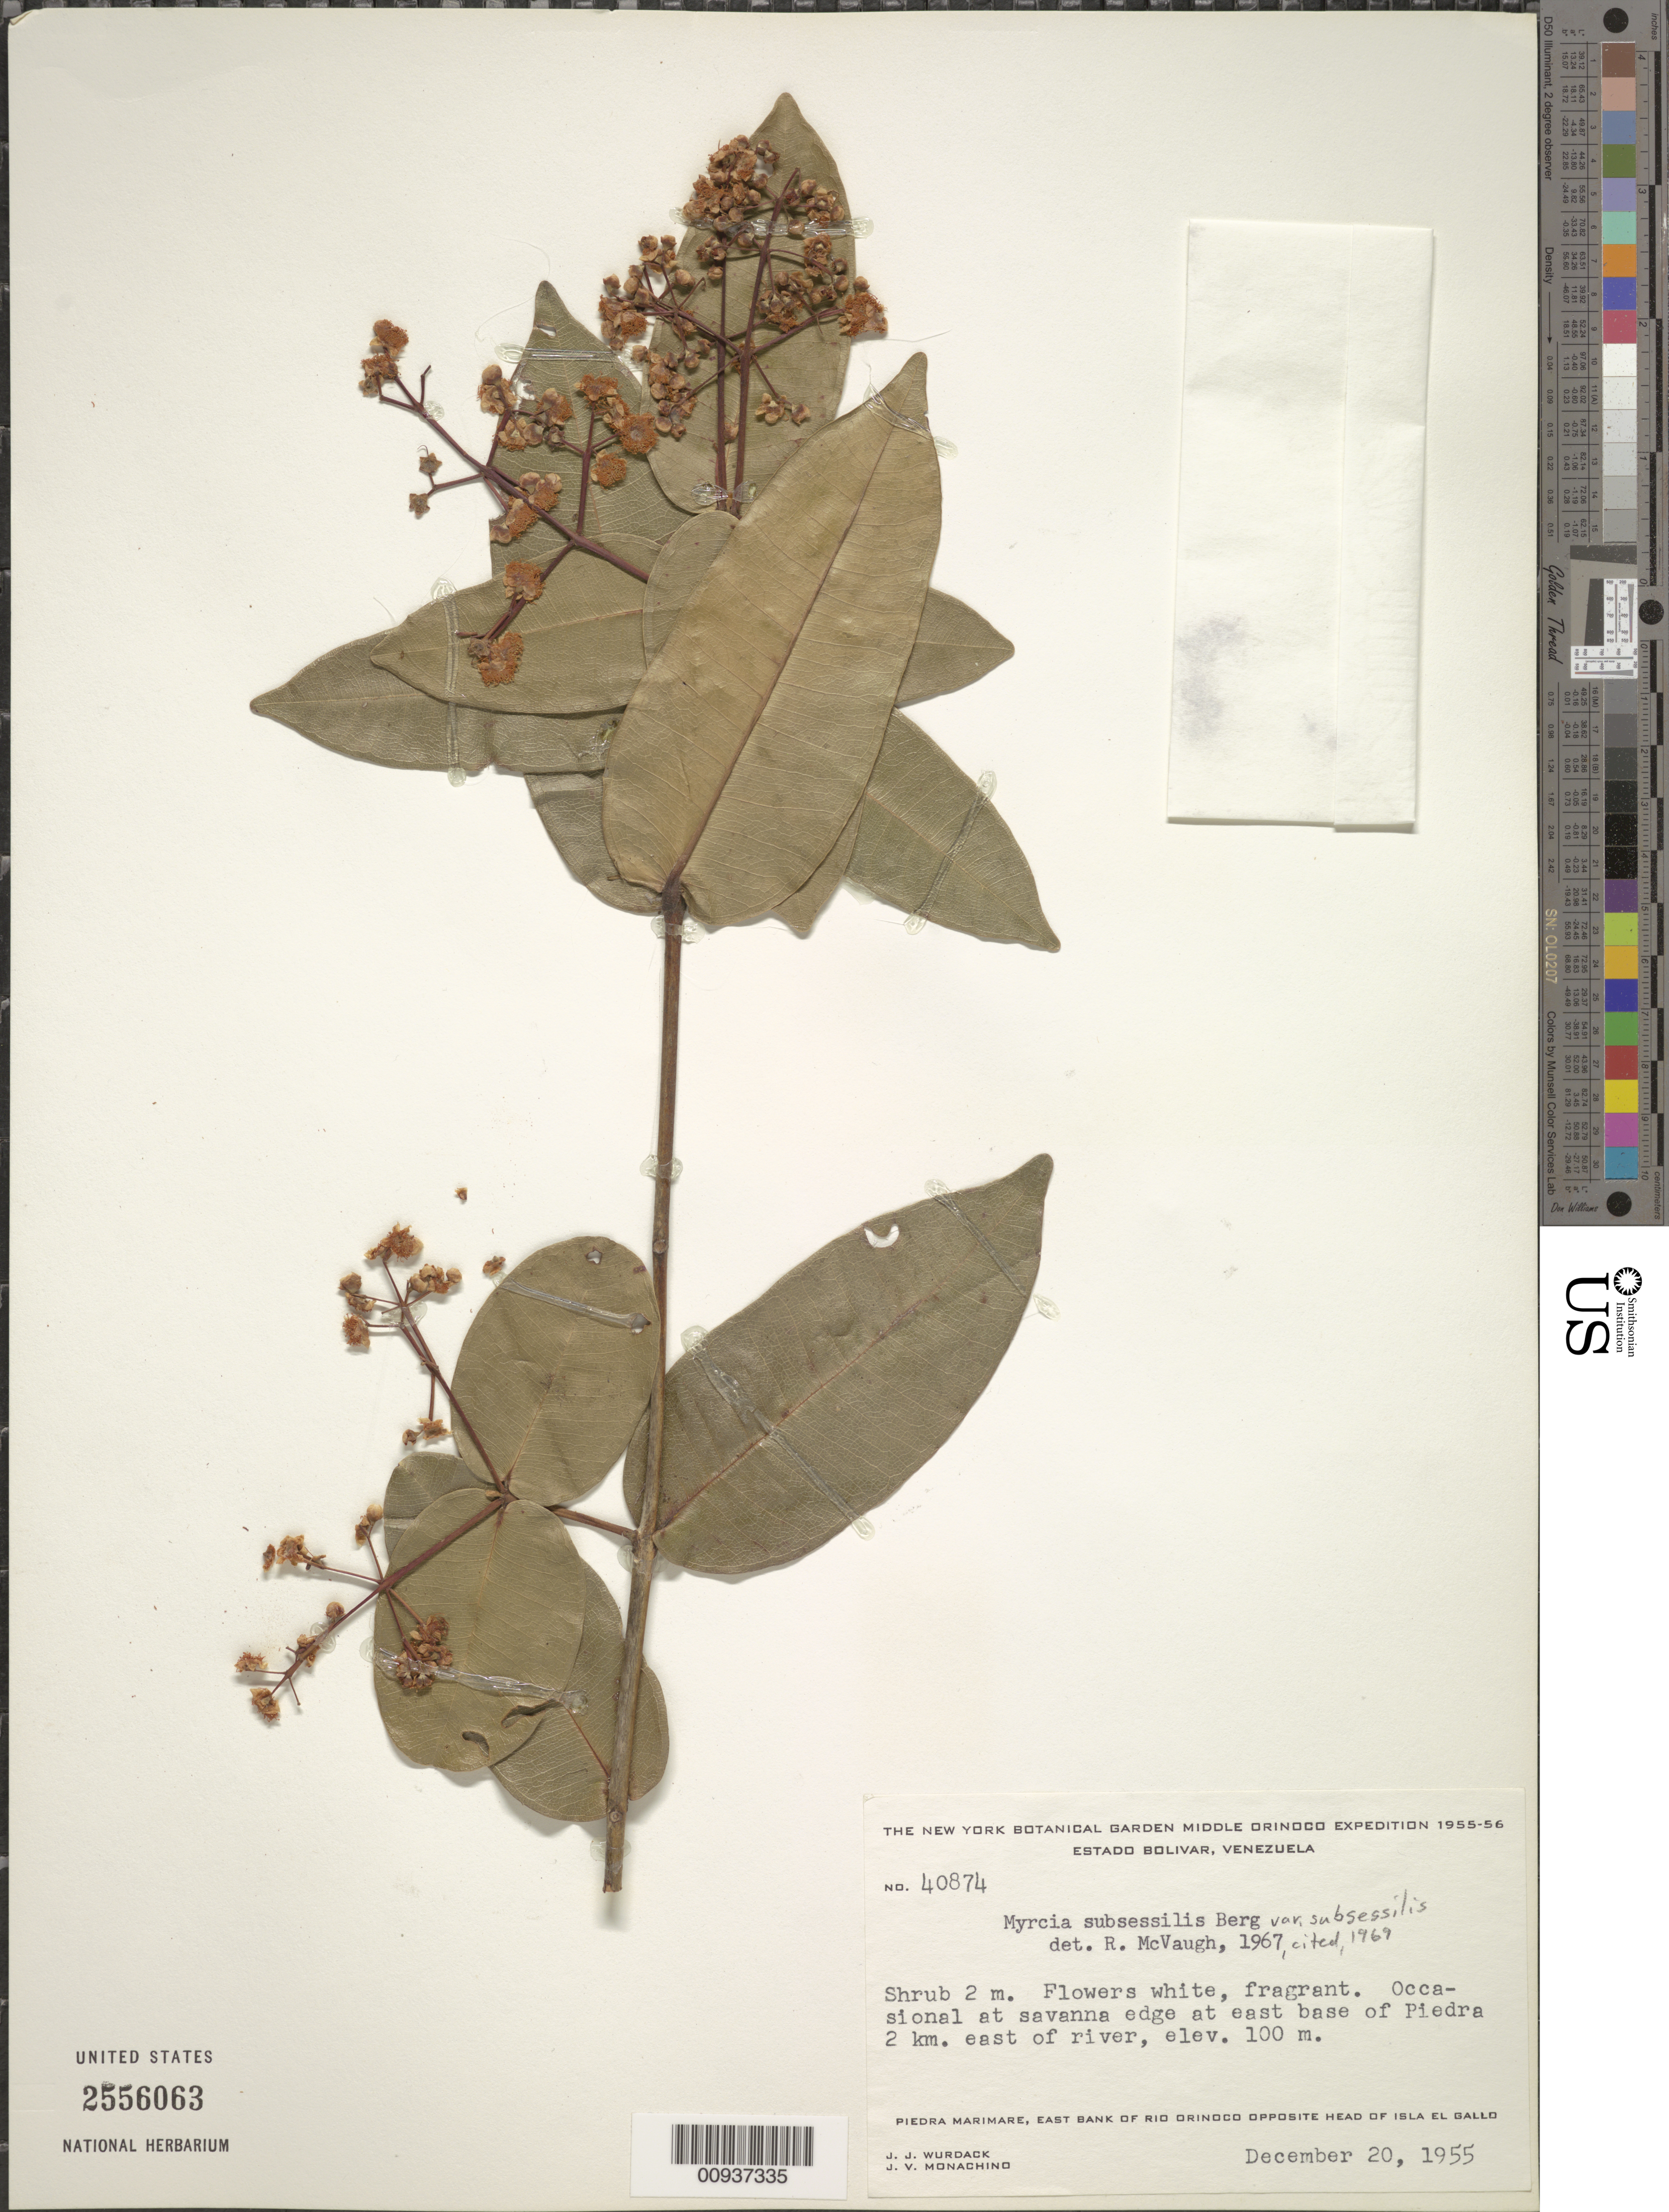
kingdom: Plantae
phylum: Tracheophyta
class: Magnoliopsida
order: Myrtales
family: Myrtaceae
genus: Myrcia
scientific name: Myrcia subsessilis var. subsessilis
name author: O. Berg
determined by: McVaugh, R.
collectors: J. J. Wurdack & J. V. Monachino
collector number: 40874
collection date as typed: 20-Dec-55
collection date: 1955-12-20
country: Venezuela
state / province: Bolívar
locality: Piedra Marimare, E bank of Río Orinoco, opposite head of Isla El Gallo; east base of piedra, 2 km east of Río Orinoco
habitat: Savanna edge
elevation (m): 100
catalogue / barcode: US 2556063